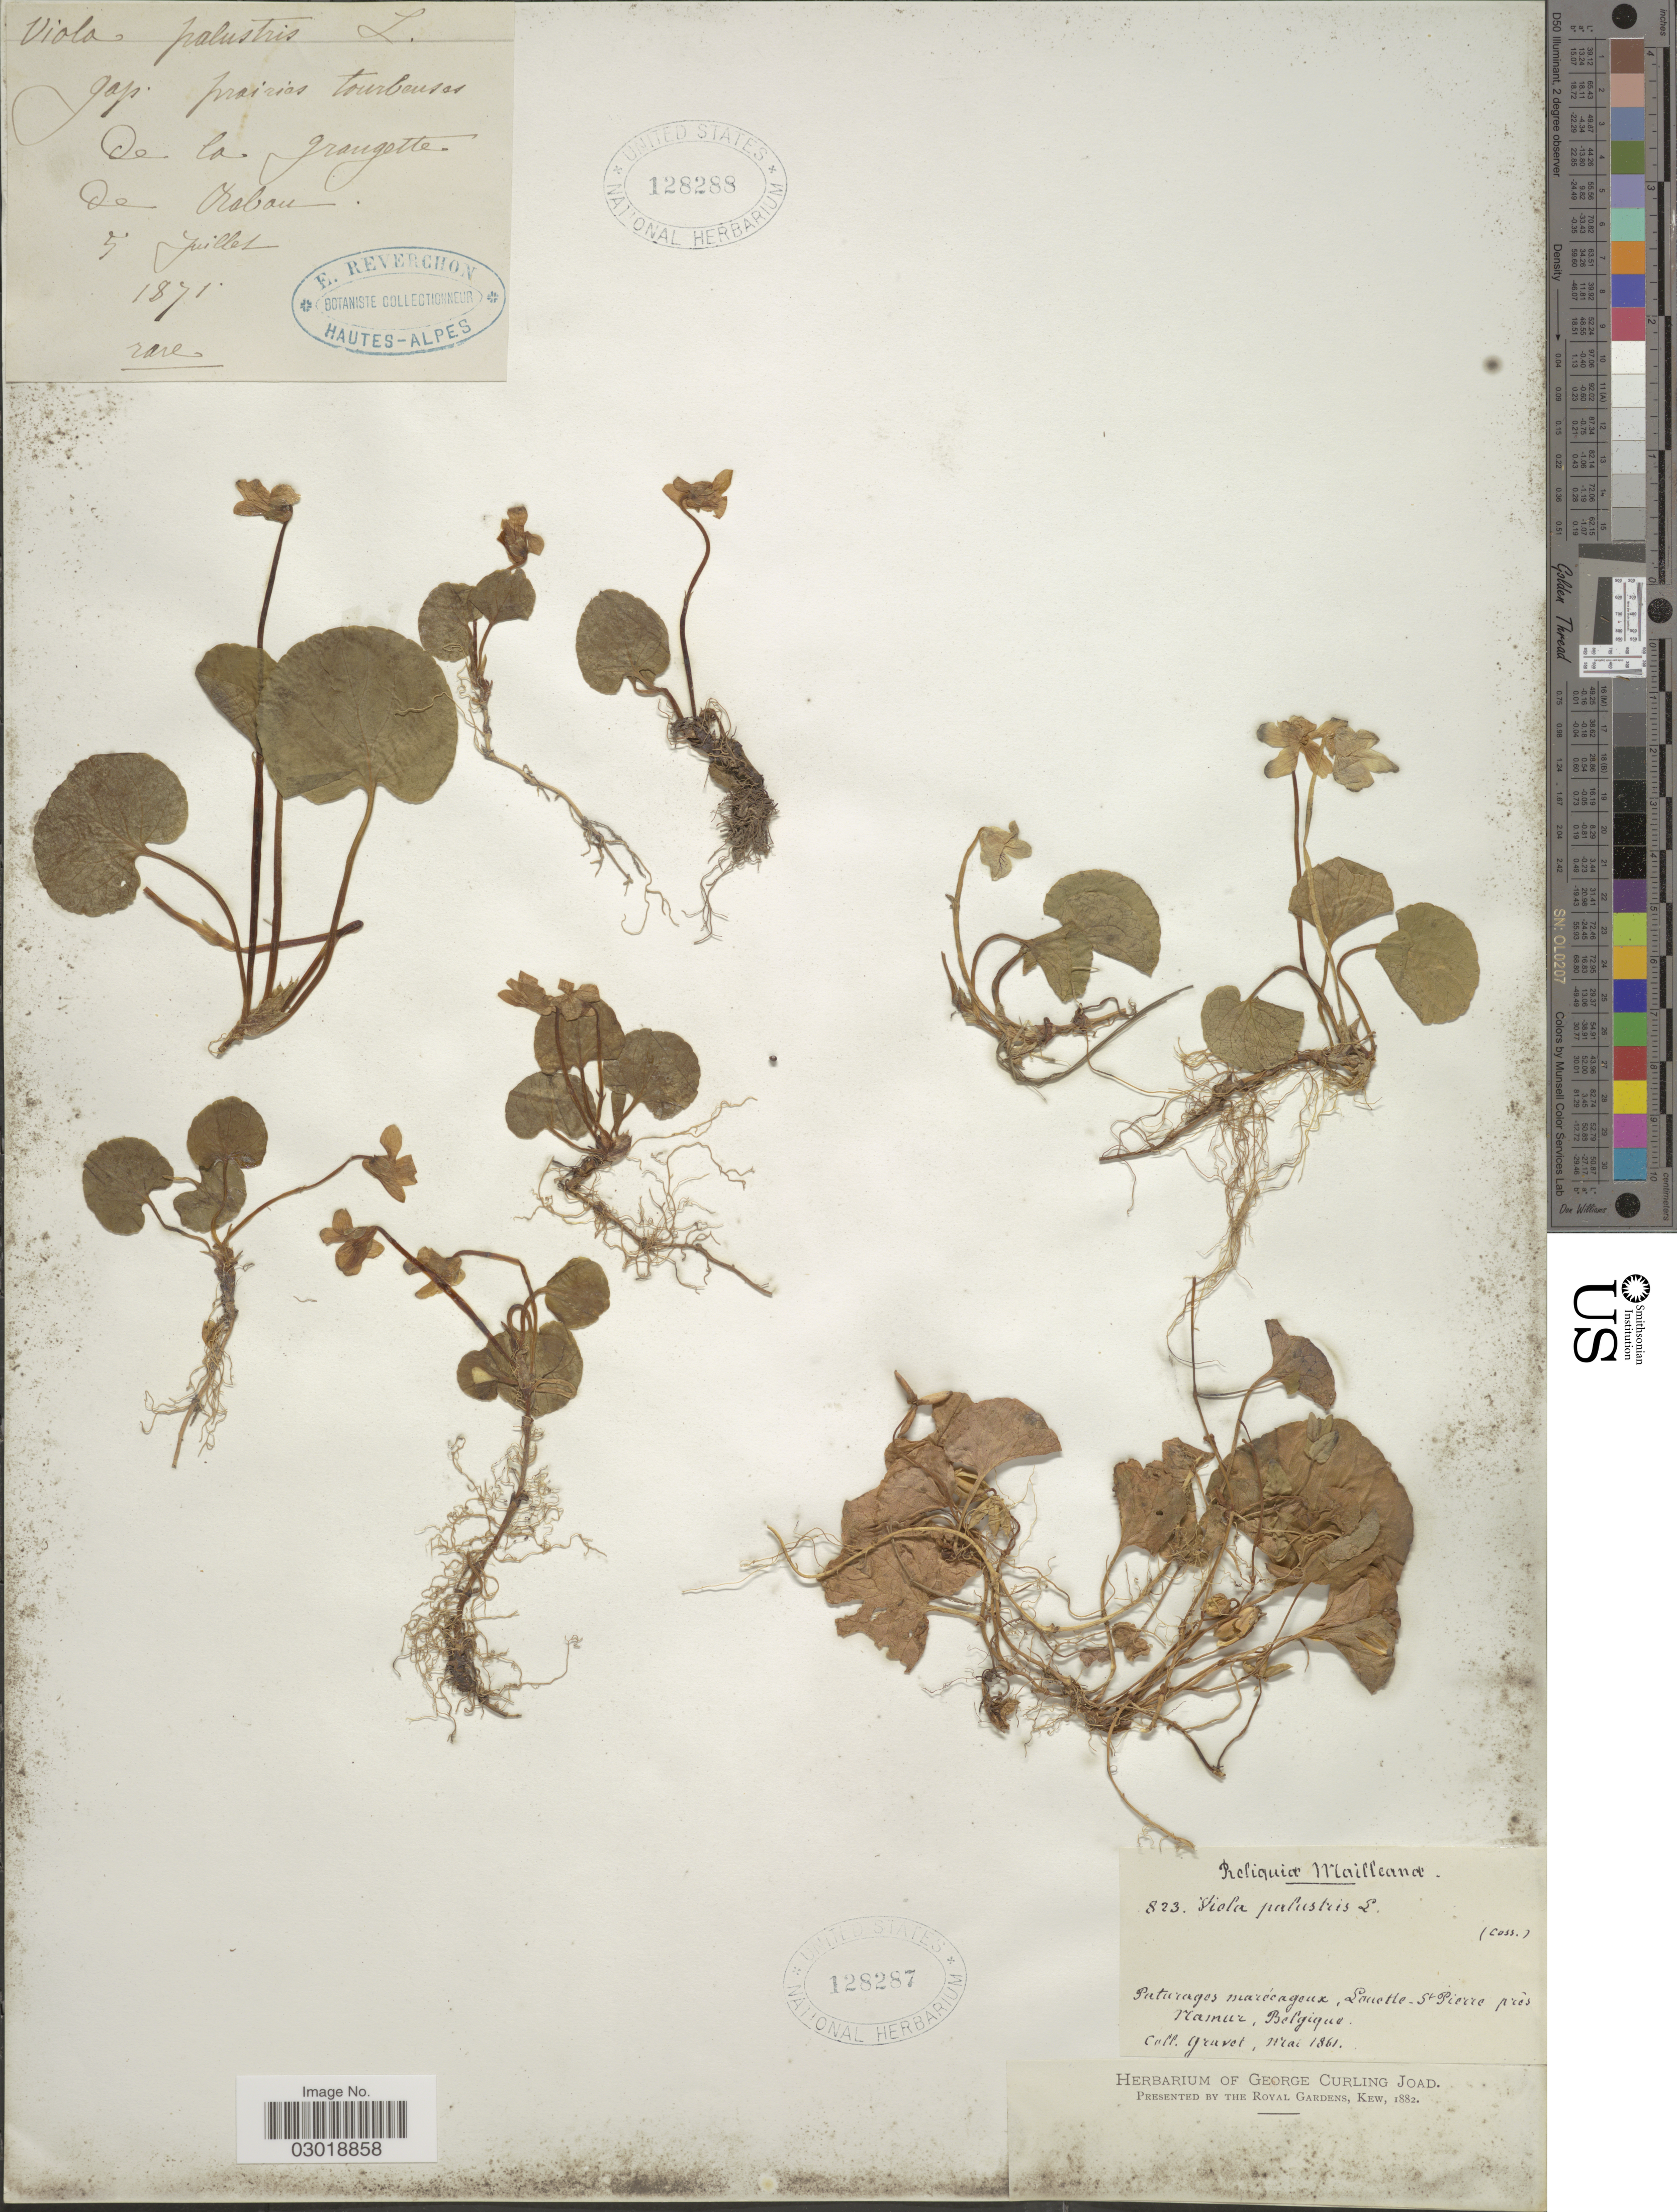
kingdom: Plantae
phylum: Tracheophyta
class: Magnoliopsida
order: Malpighiales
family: Violaceae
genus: Viola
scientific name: Viola palustris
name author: L.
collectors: E. Reverchon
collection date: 1871-07-05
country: France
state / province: Provence-Alpes-Côte d'Azur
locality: Gap, prairies tourbesous de la grangette de Rabou.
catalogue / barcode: US 128288